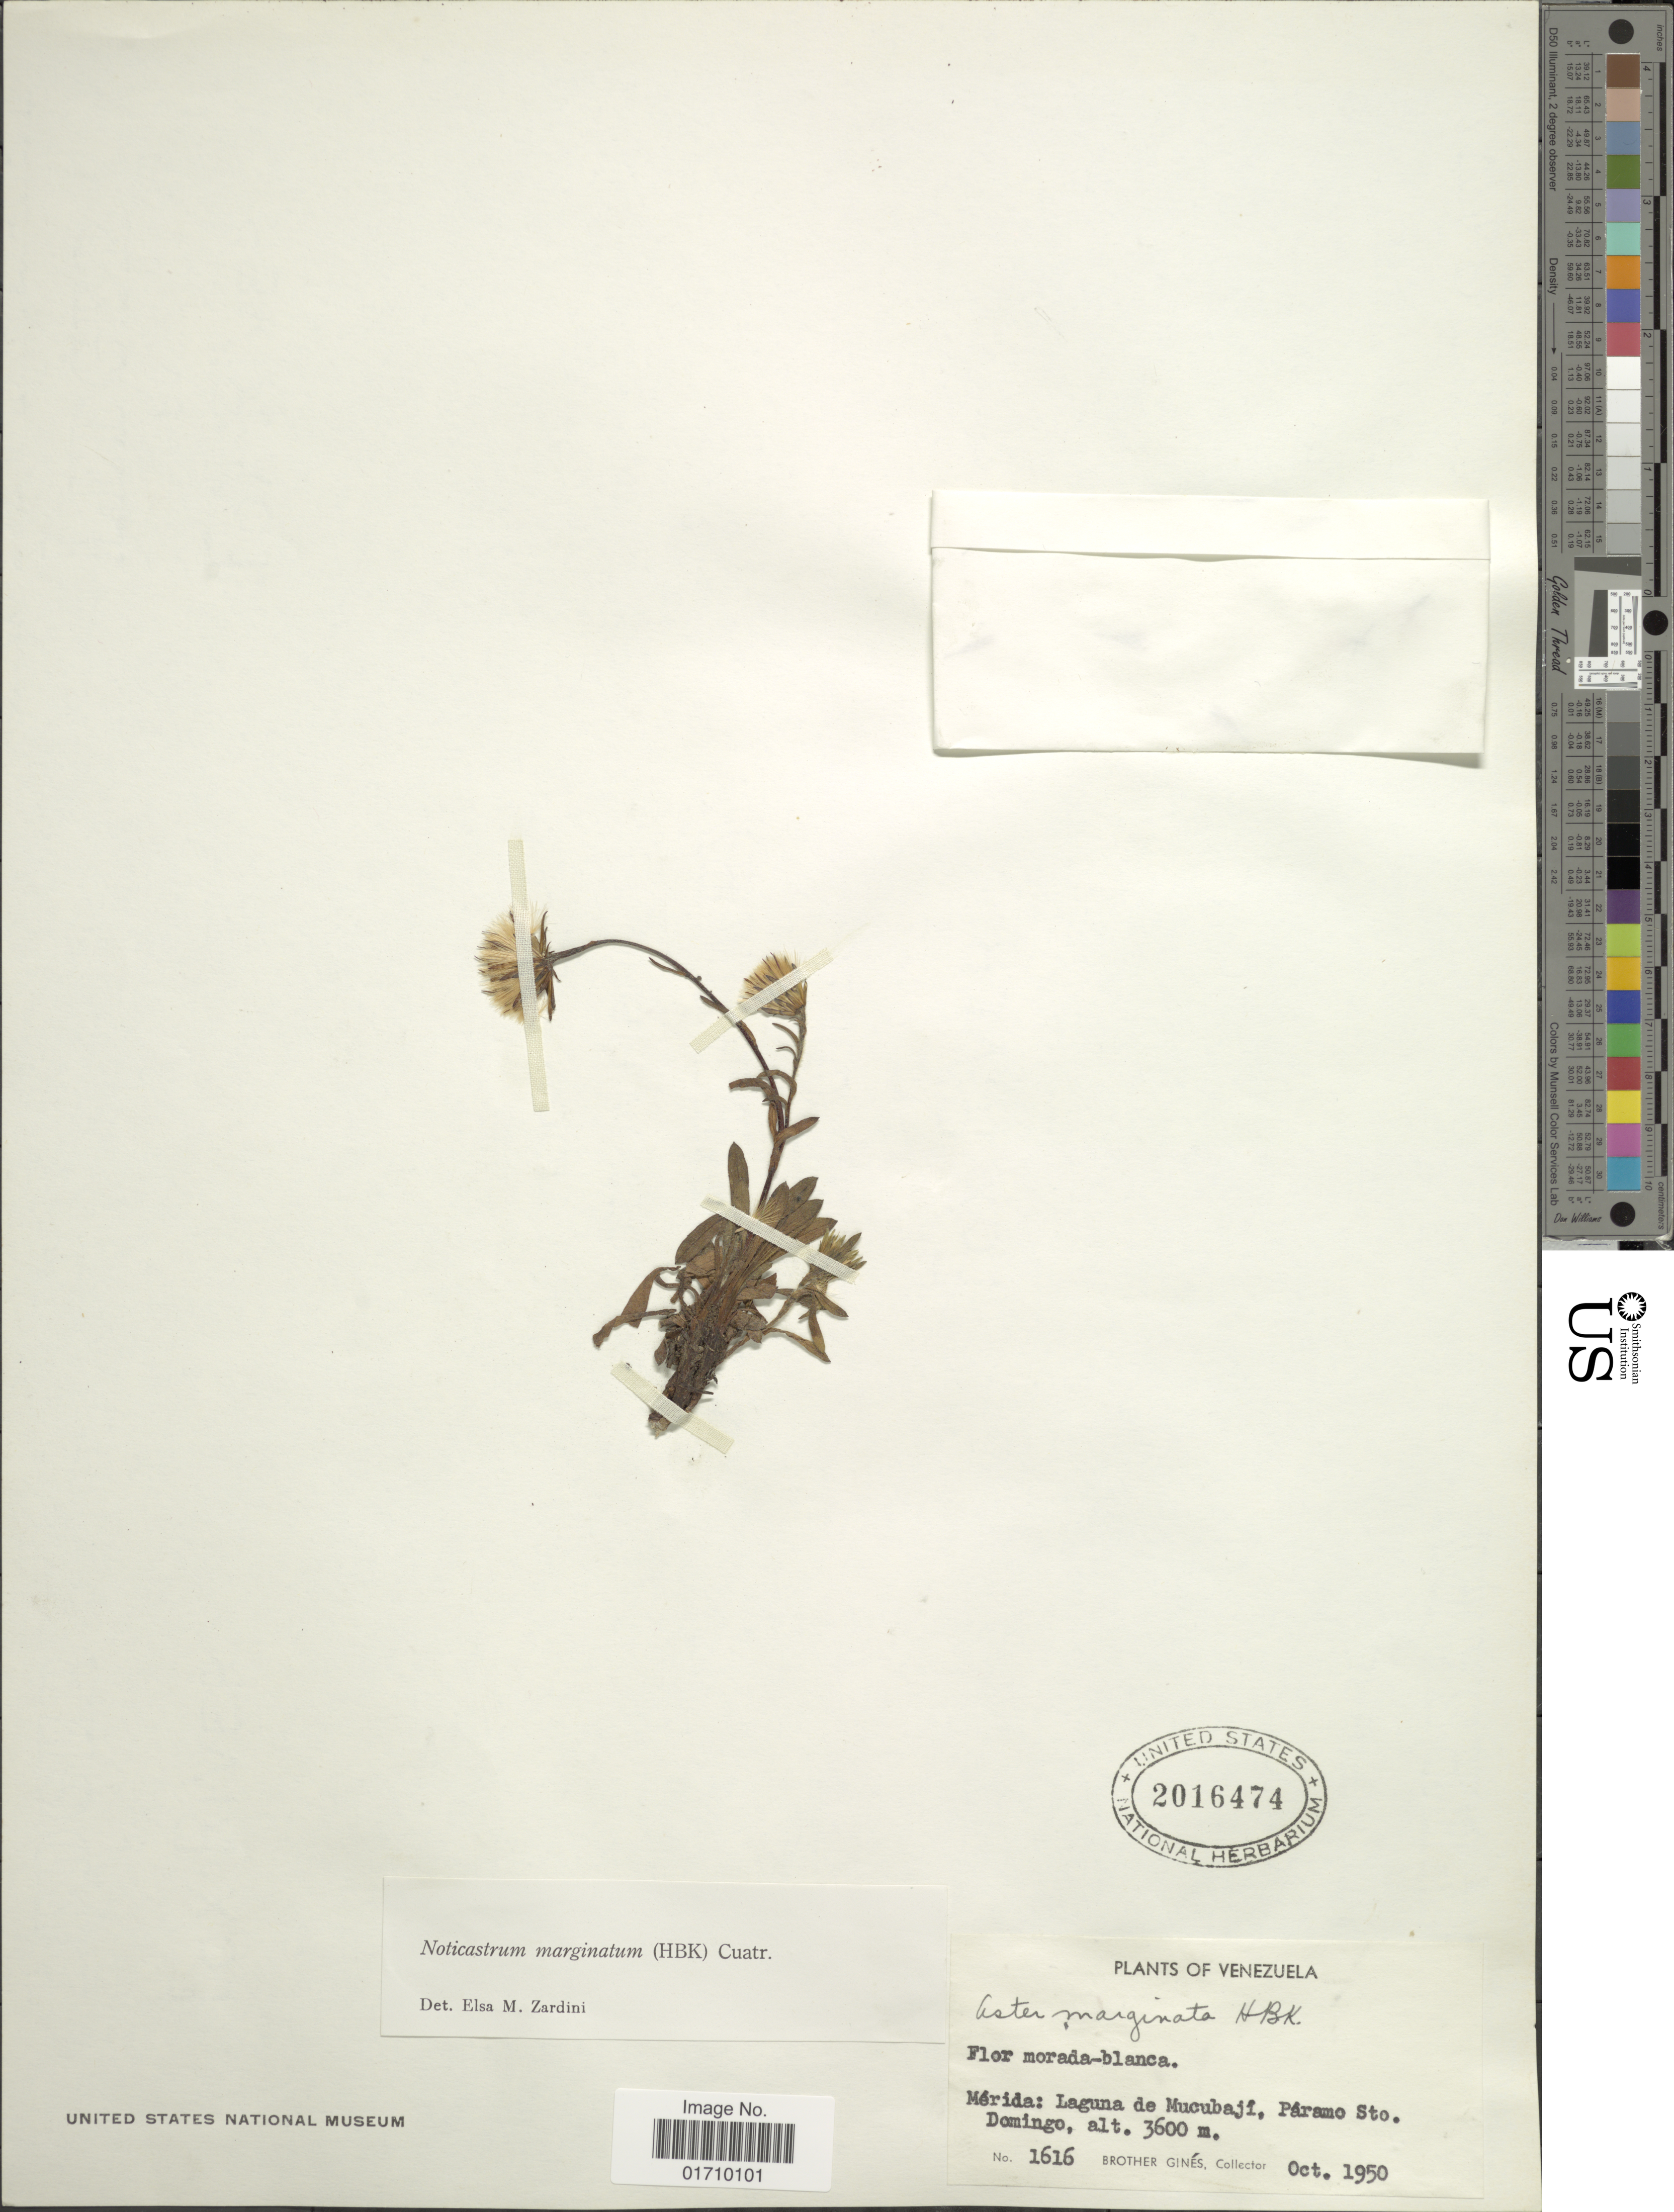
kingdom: Plantae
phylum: Tracheophyta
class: Magnoliopsida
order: Asterales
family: Asteraceae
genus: Noticastrum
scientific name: Noticastrum marginatum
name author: (Kunth) Cuatrec.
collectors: Bro. Gines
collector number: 1616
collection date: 1950-10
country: Venezuela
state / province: Mérida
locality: Laguna de Mucubaji, Paramo Sto. Domingo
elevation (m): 3600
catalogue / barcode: US 2016474